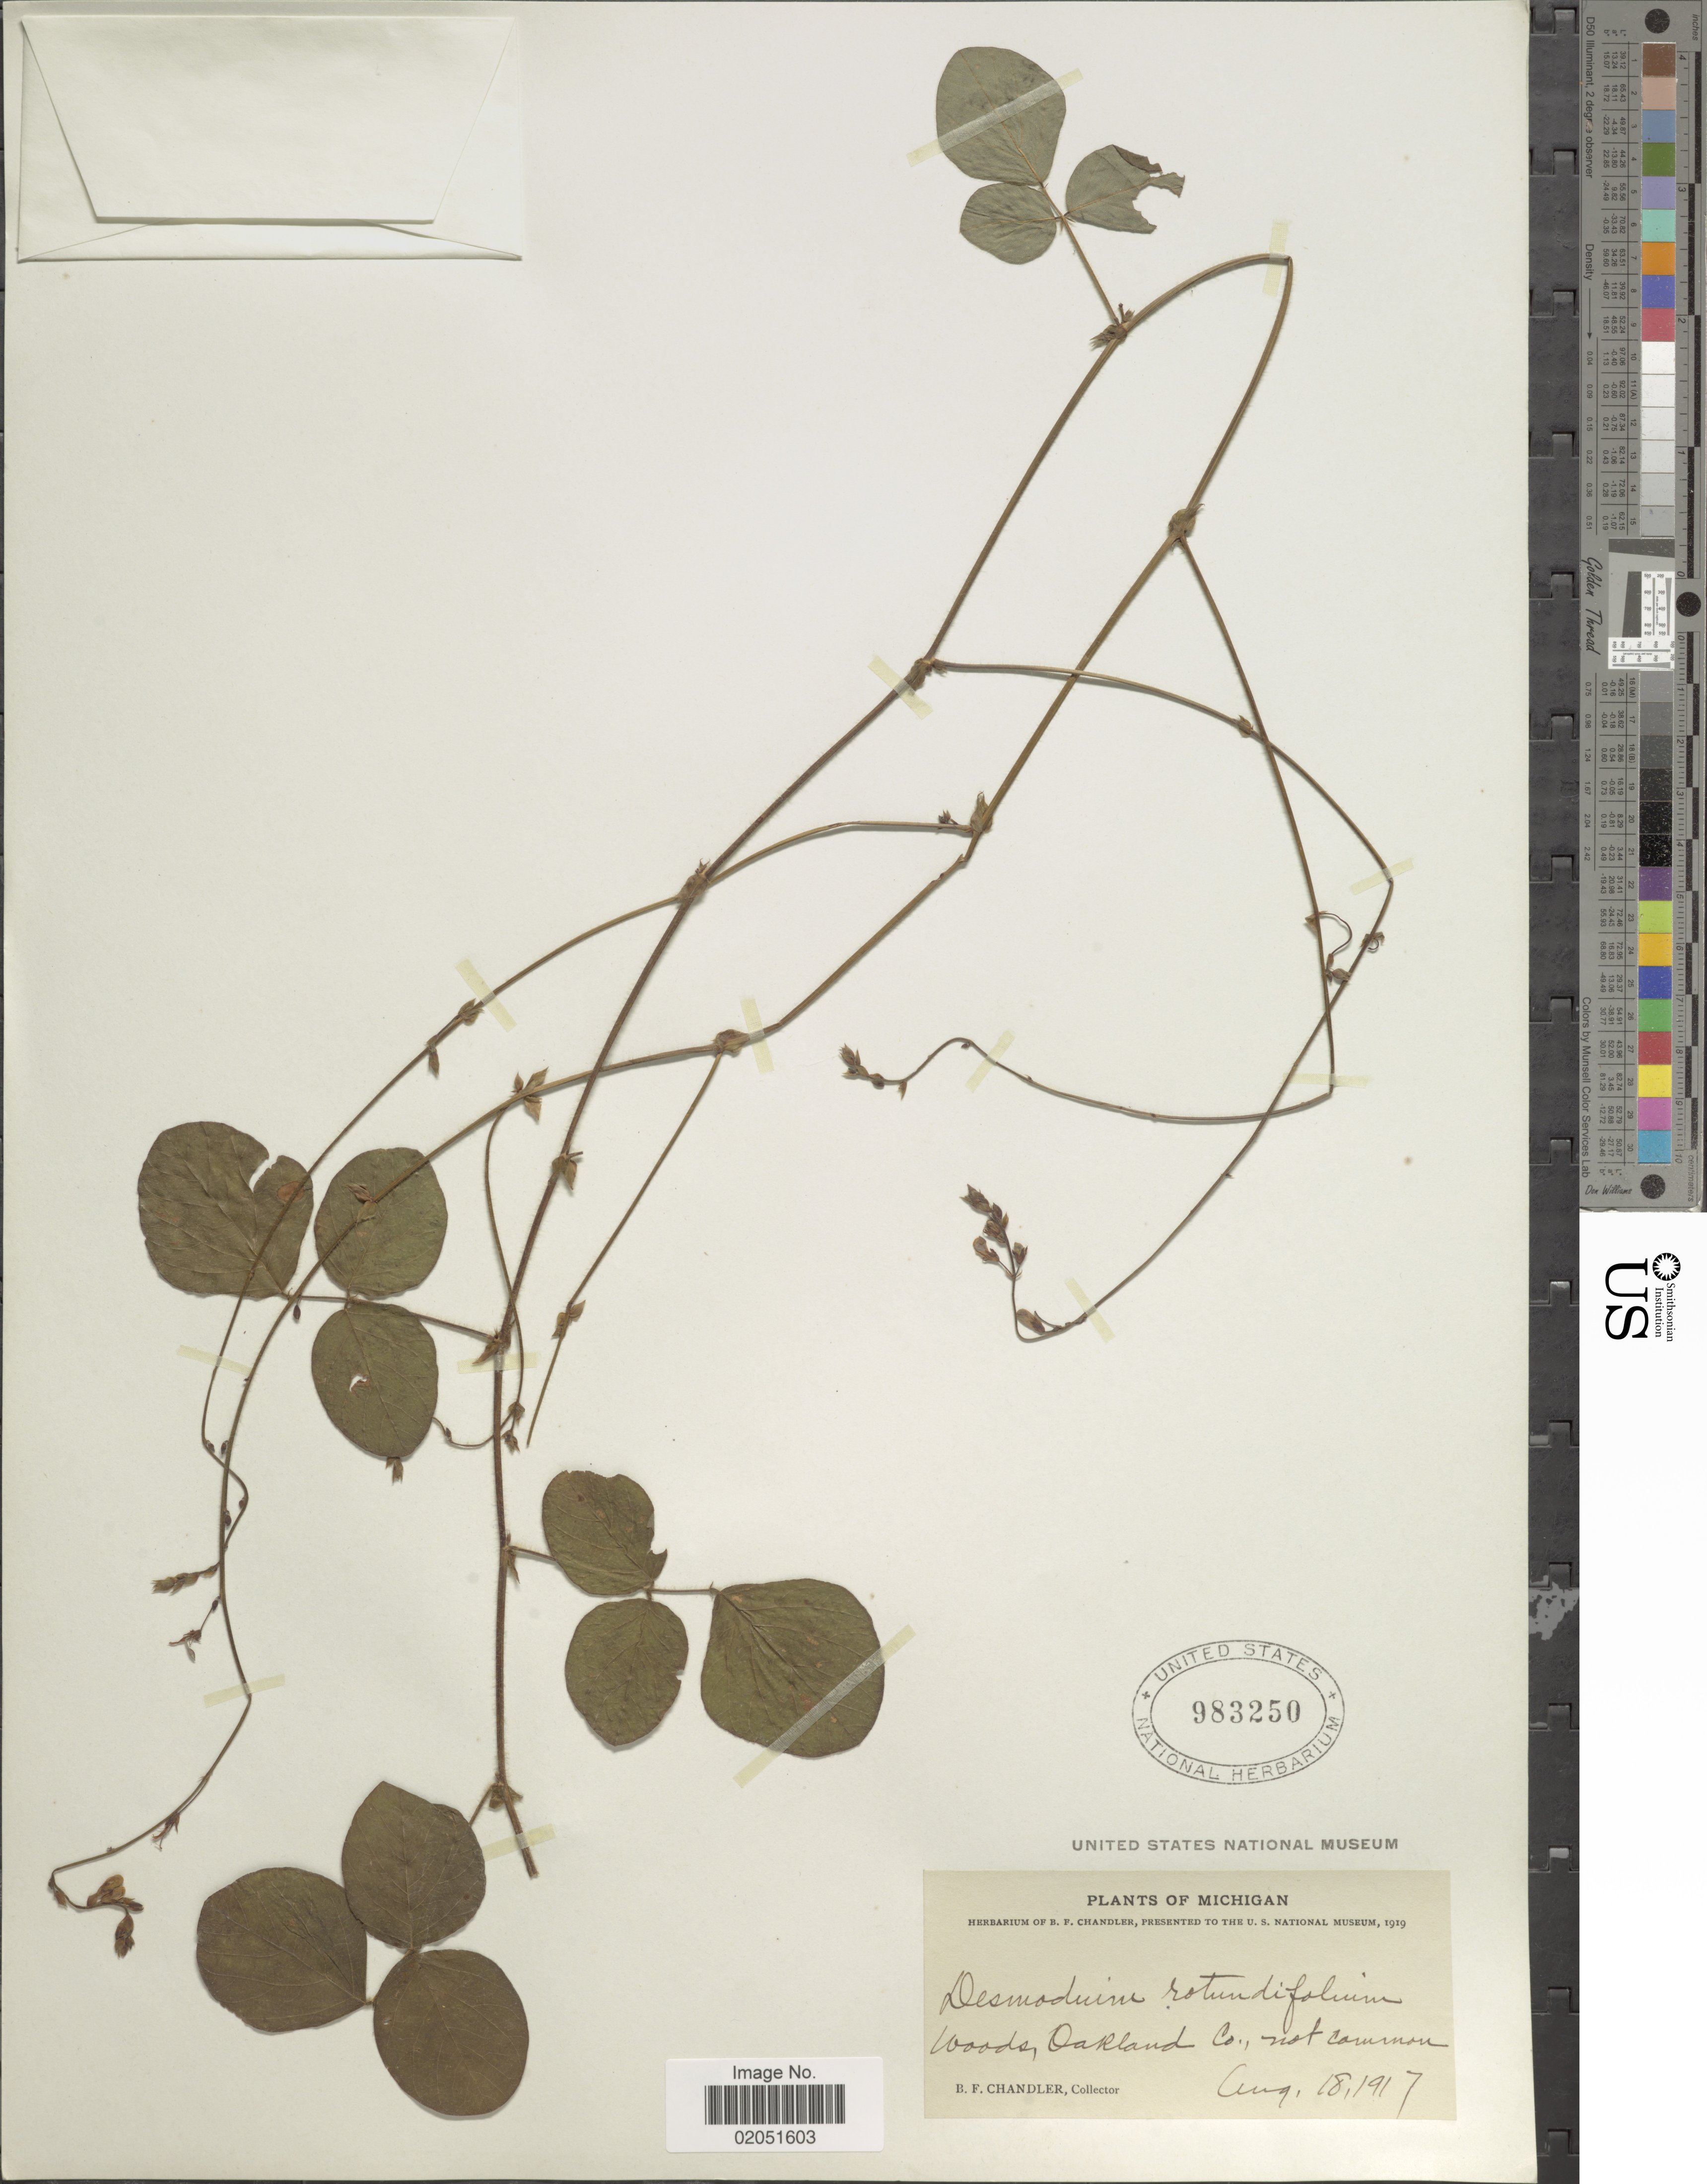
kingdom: Plantae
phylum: Tracheophyta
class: Magnoliopsida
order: Fabales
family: Fabaceae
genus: Desmodium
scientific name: Desmodium rotundifolium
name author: DC.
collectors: B. F. Chandler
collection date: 1917-08-18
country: United States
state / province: Michigan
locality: Woods, Oakland Co., not common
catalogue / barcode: US 983250